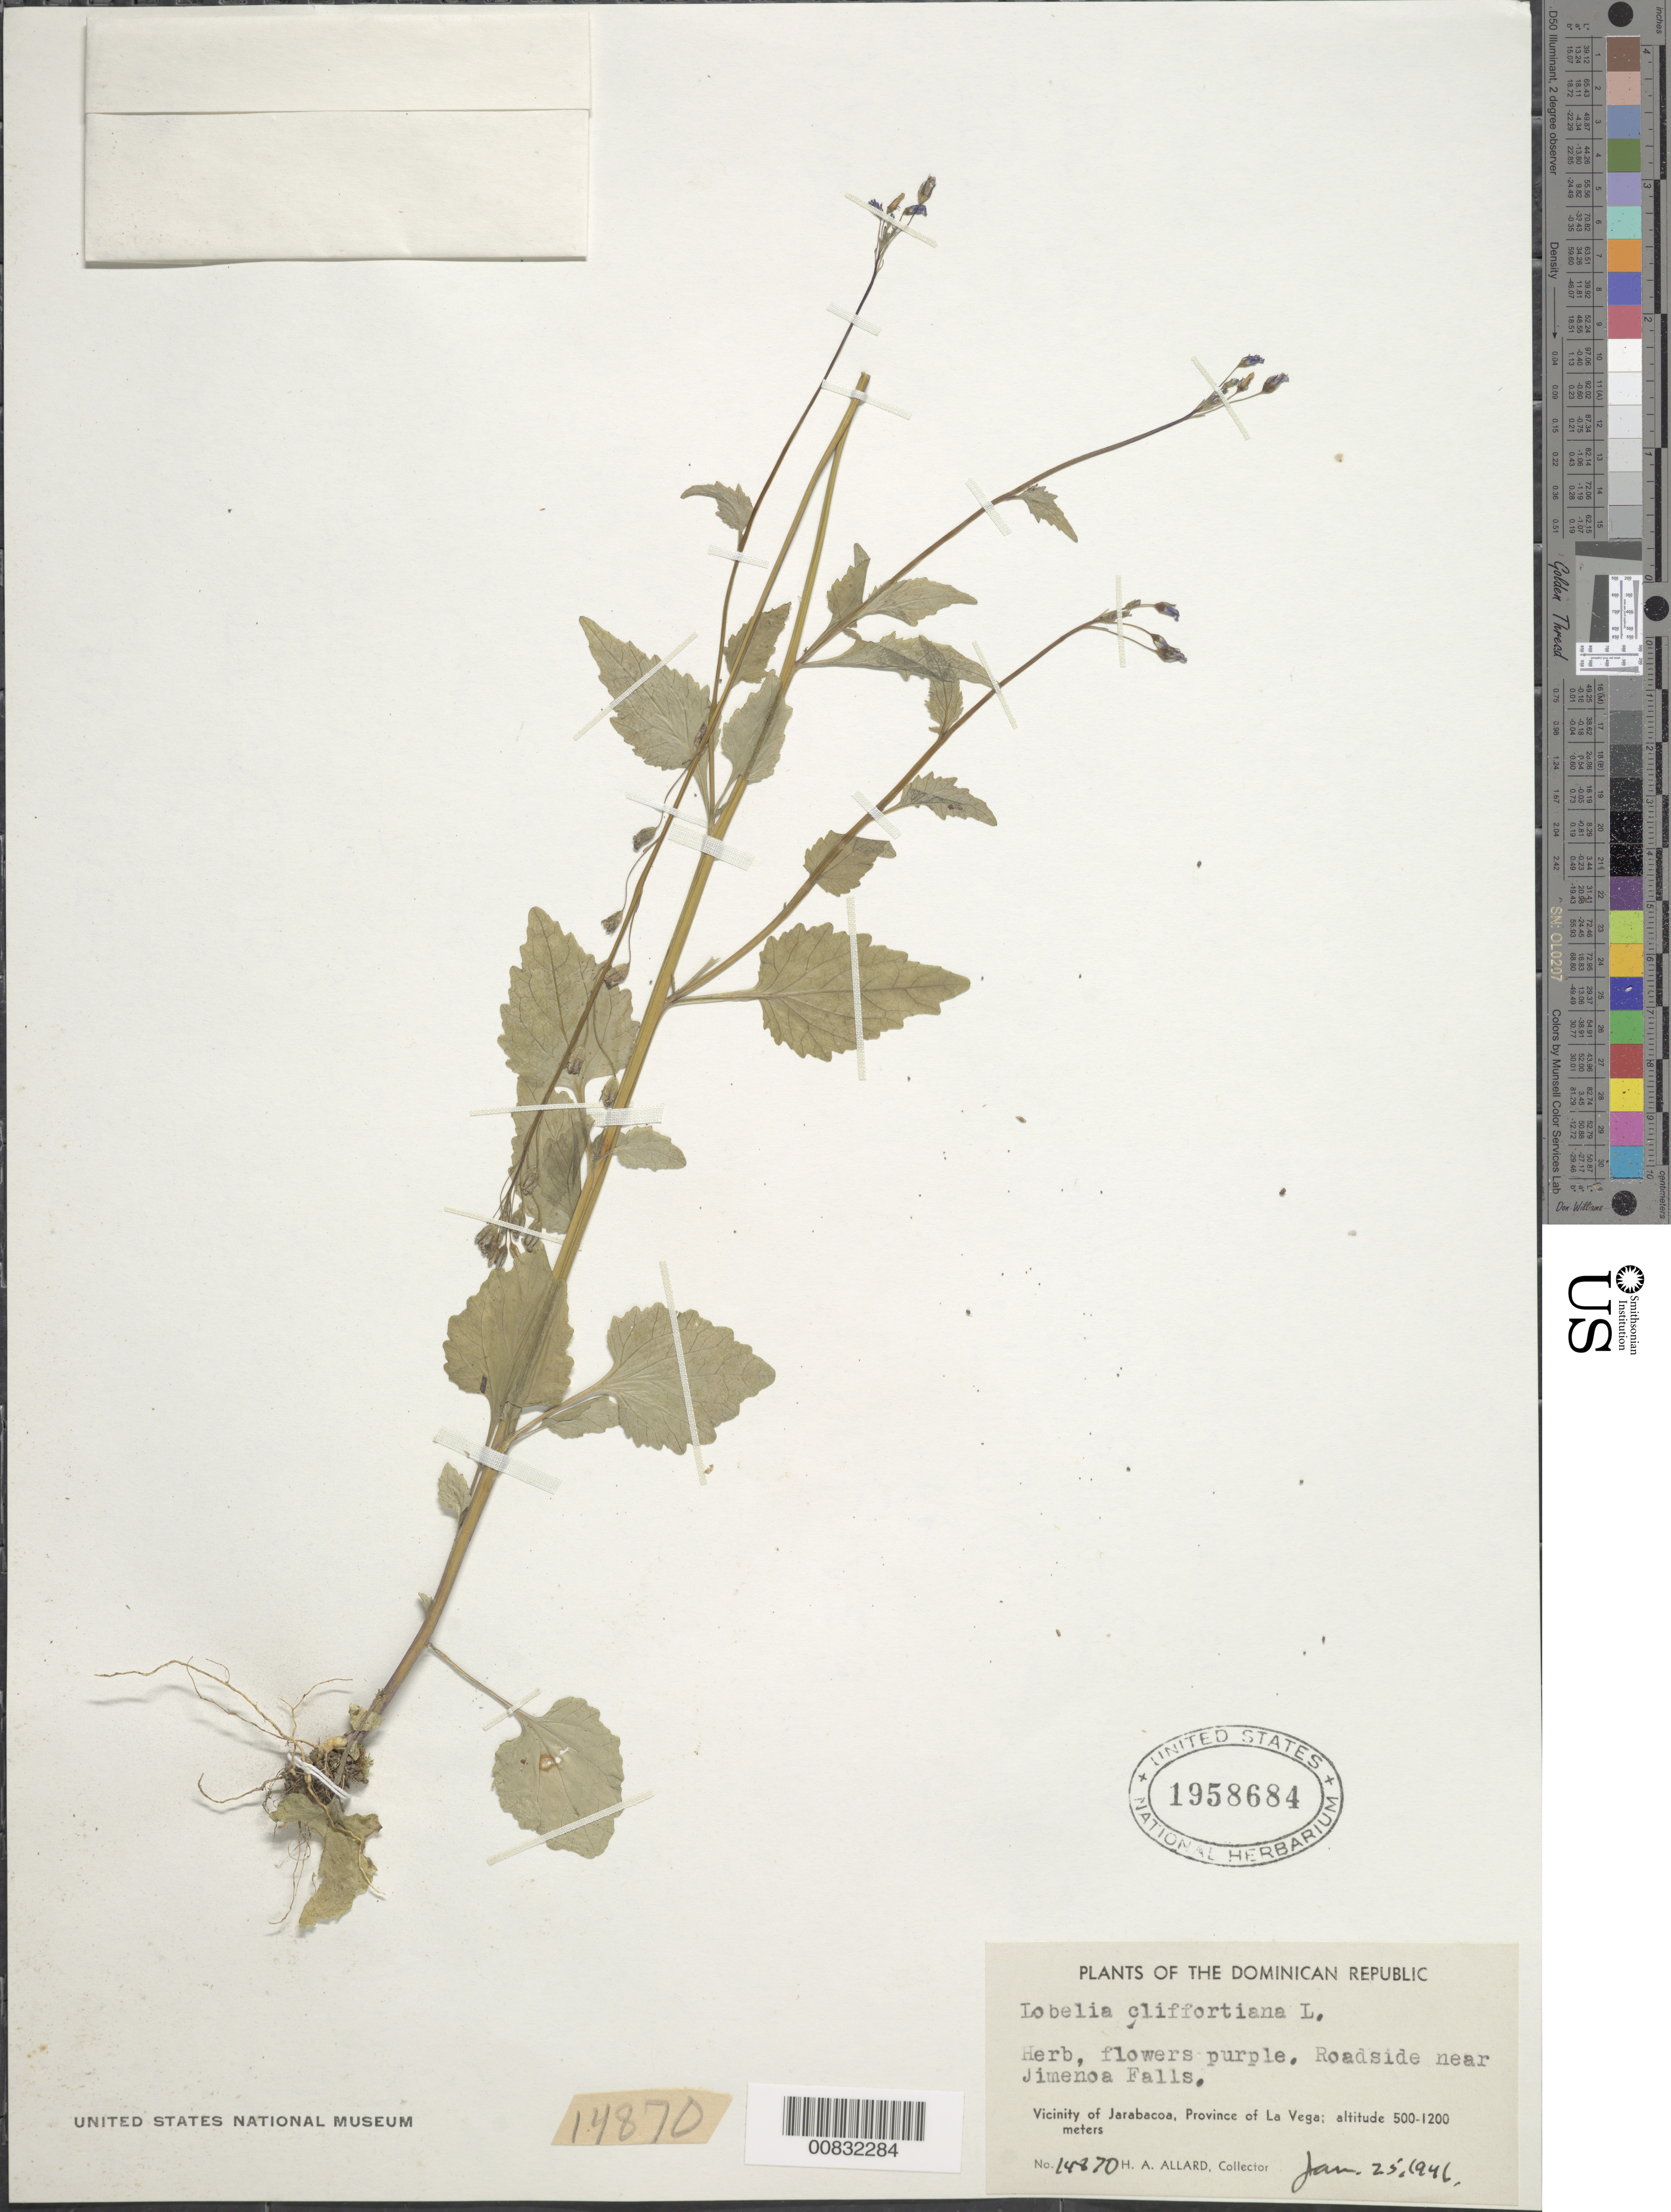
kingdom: Plantae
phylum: Tracheophyta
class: Magnoliopsida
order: Asterales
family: Campanulaceae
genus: Lobelia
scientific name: Lobelia cliffortiana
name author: L.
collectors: H. A. Allard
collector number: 14870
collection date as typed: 25 Jan 1946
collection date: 1946-01-25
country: Dominican Republic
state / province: La Vega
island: Hispaniola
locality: Vicinity of Jarabacoa, near Jimenoa Falls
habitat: Roadside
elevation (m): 500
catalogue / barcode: US 1958684